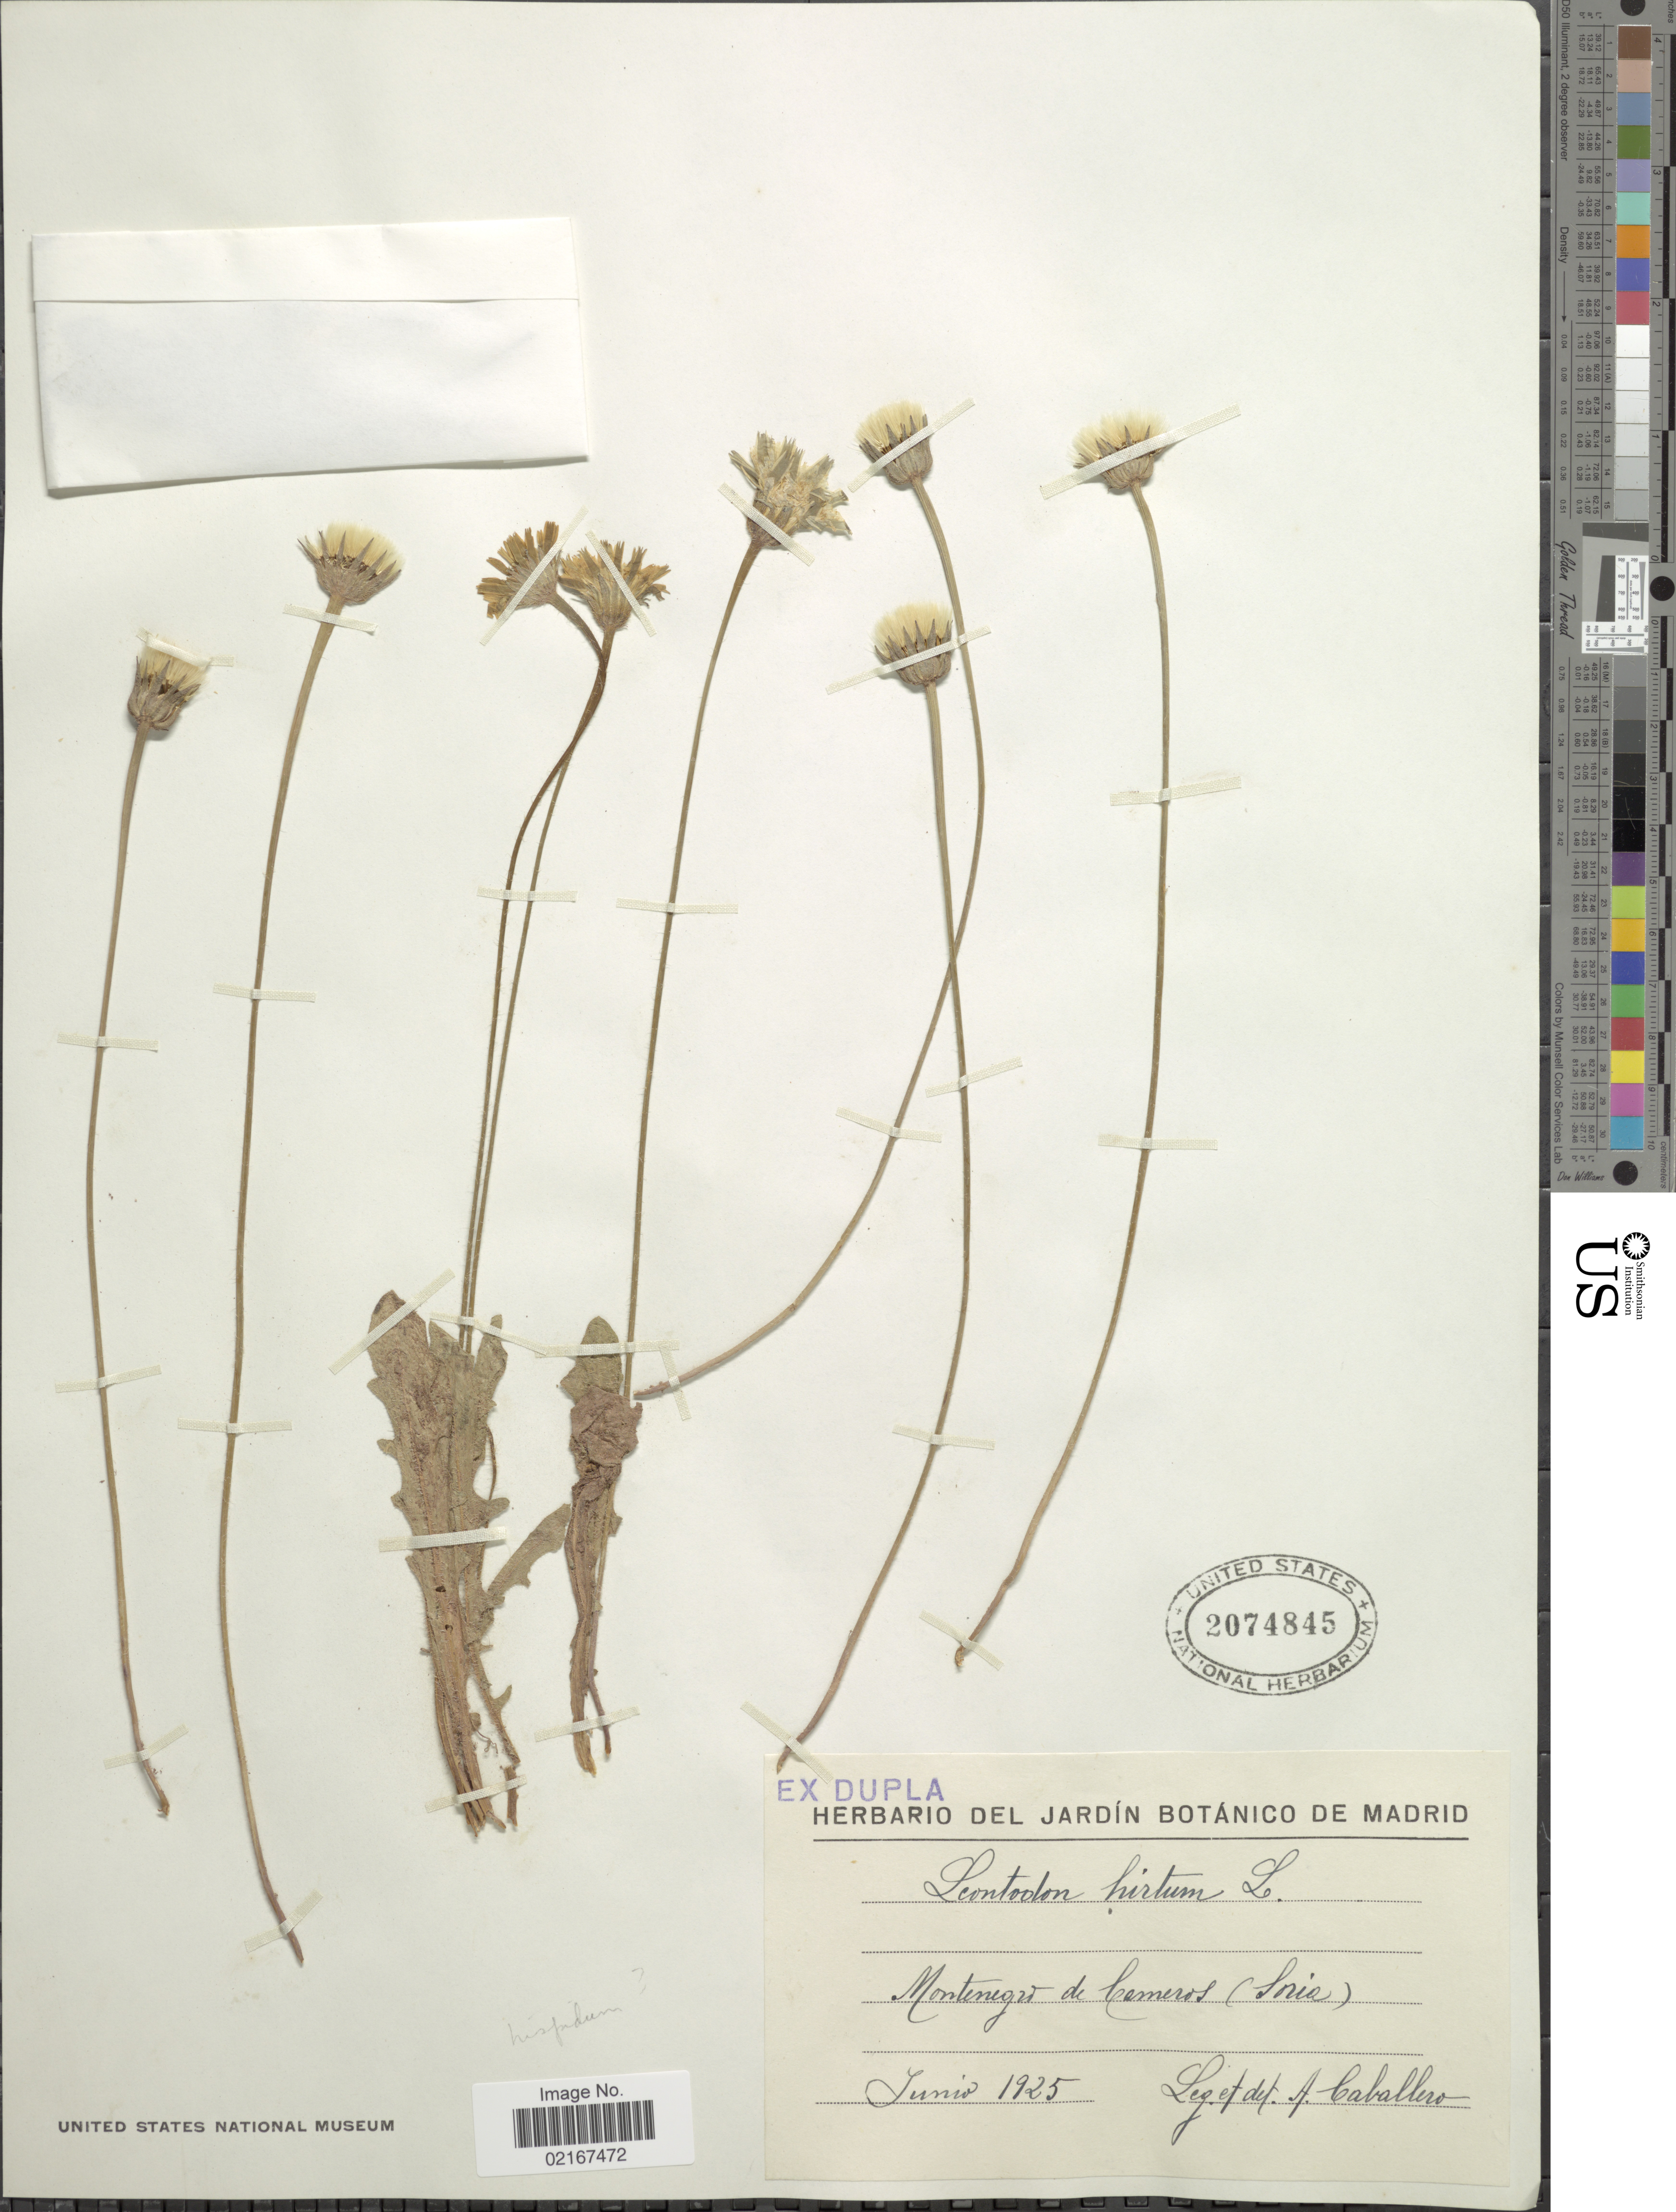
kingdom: Plantae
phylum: Tracheophyta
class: Magnoliopsida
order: Asterales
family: Asteraceae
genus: Leontodon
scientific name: Leontodon hirtus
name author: L.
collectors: A. Caballero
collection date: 1925-06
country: Spain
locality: Montenegro de Cameros (Soria)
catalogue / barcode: US 2074845